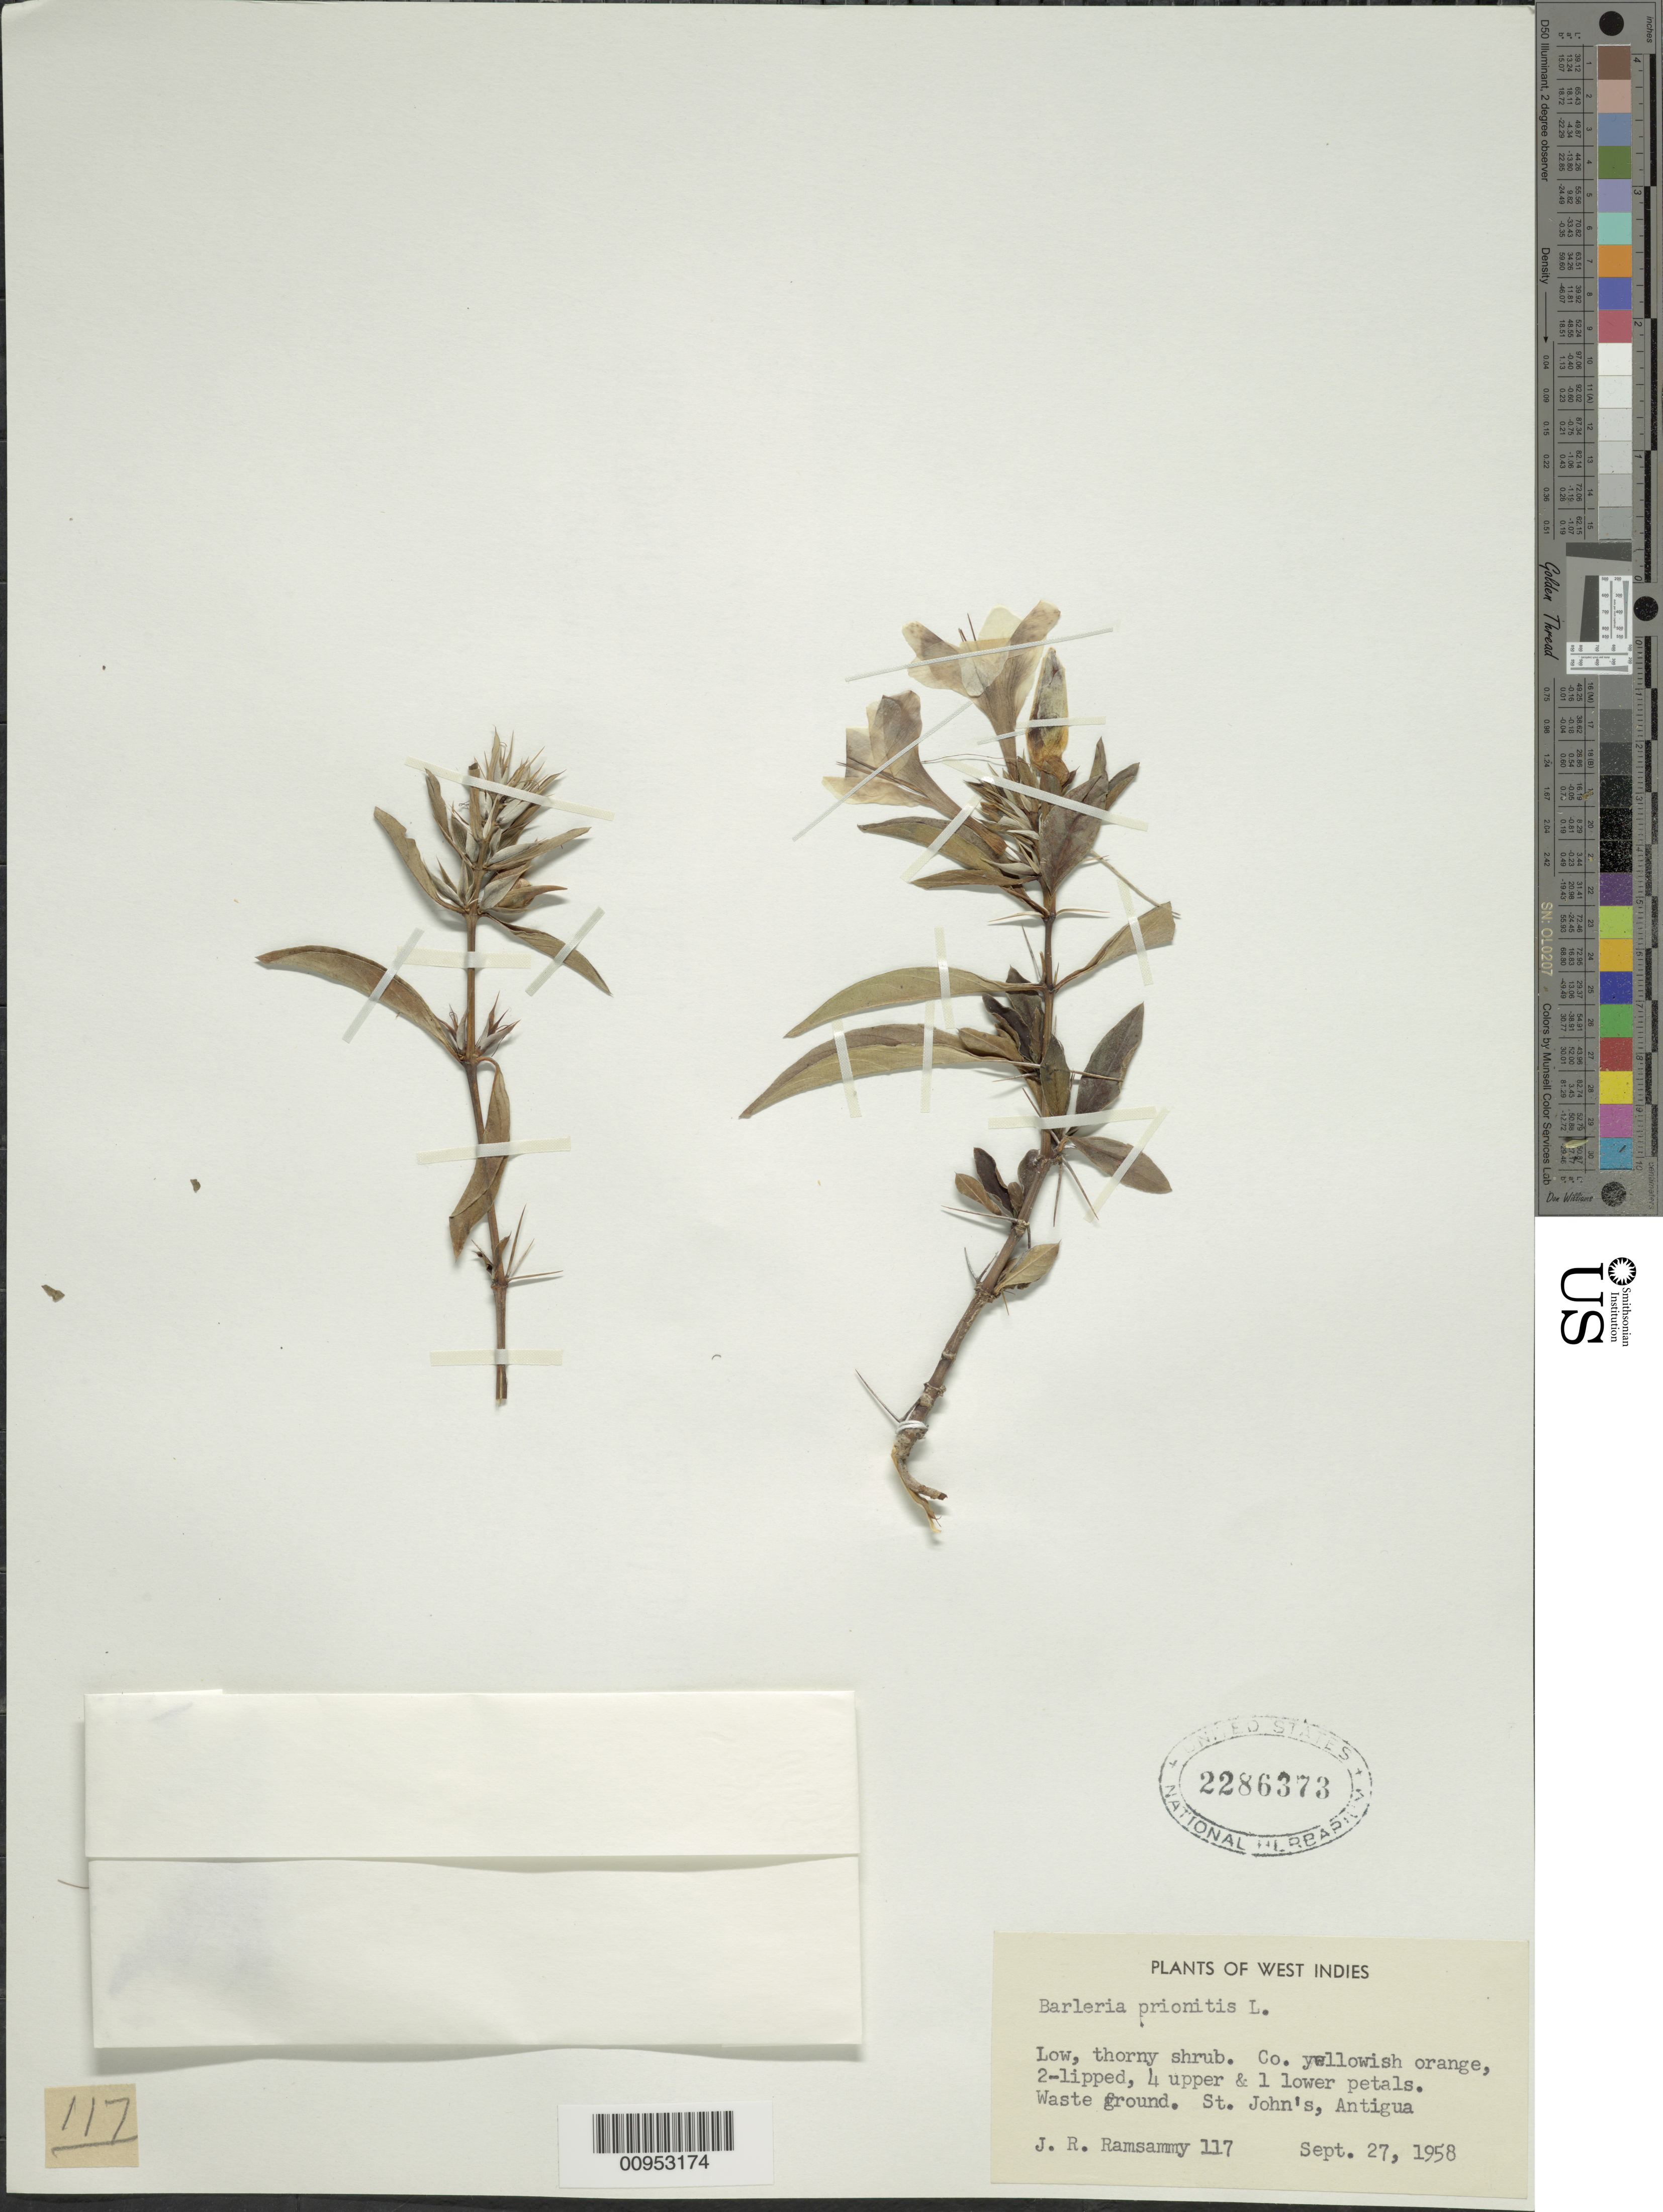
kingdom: Plantae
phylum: Tracheophyta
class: Magnoliopsida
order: Lamiales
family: Acanthaceae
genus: Barleria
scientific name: Barleria prionitis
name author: L.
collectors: J. Ramsammy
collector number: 117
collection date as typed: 27 Sep 1958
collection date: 1958-09-27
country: Antigua and Barbuda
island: Antigua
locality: St. John's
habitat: Waste ground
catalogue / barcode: US 2286373